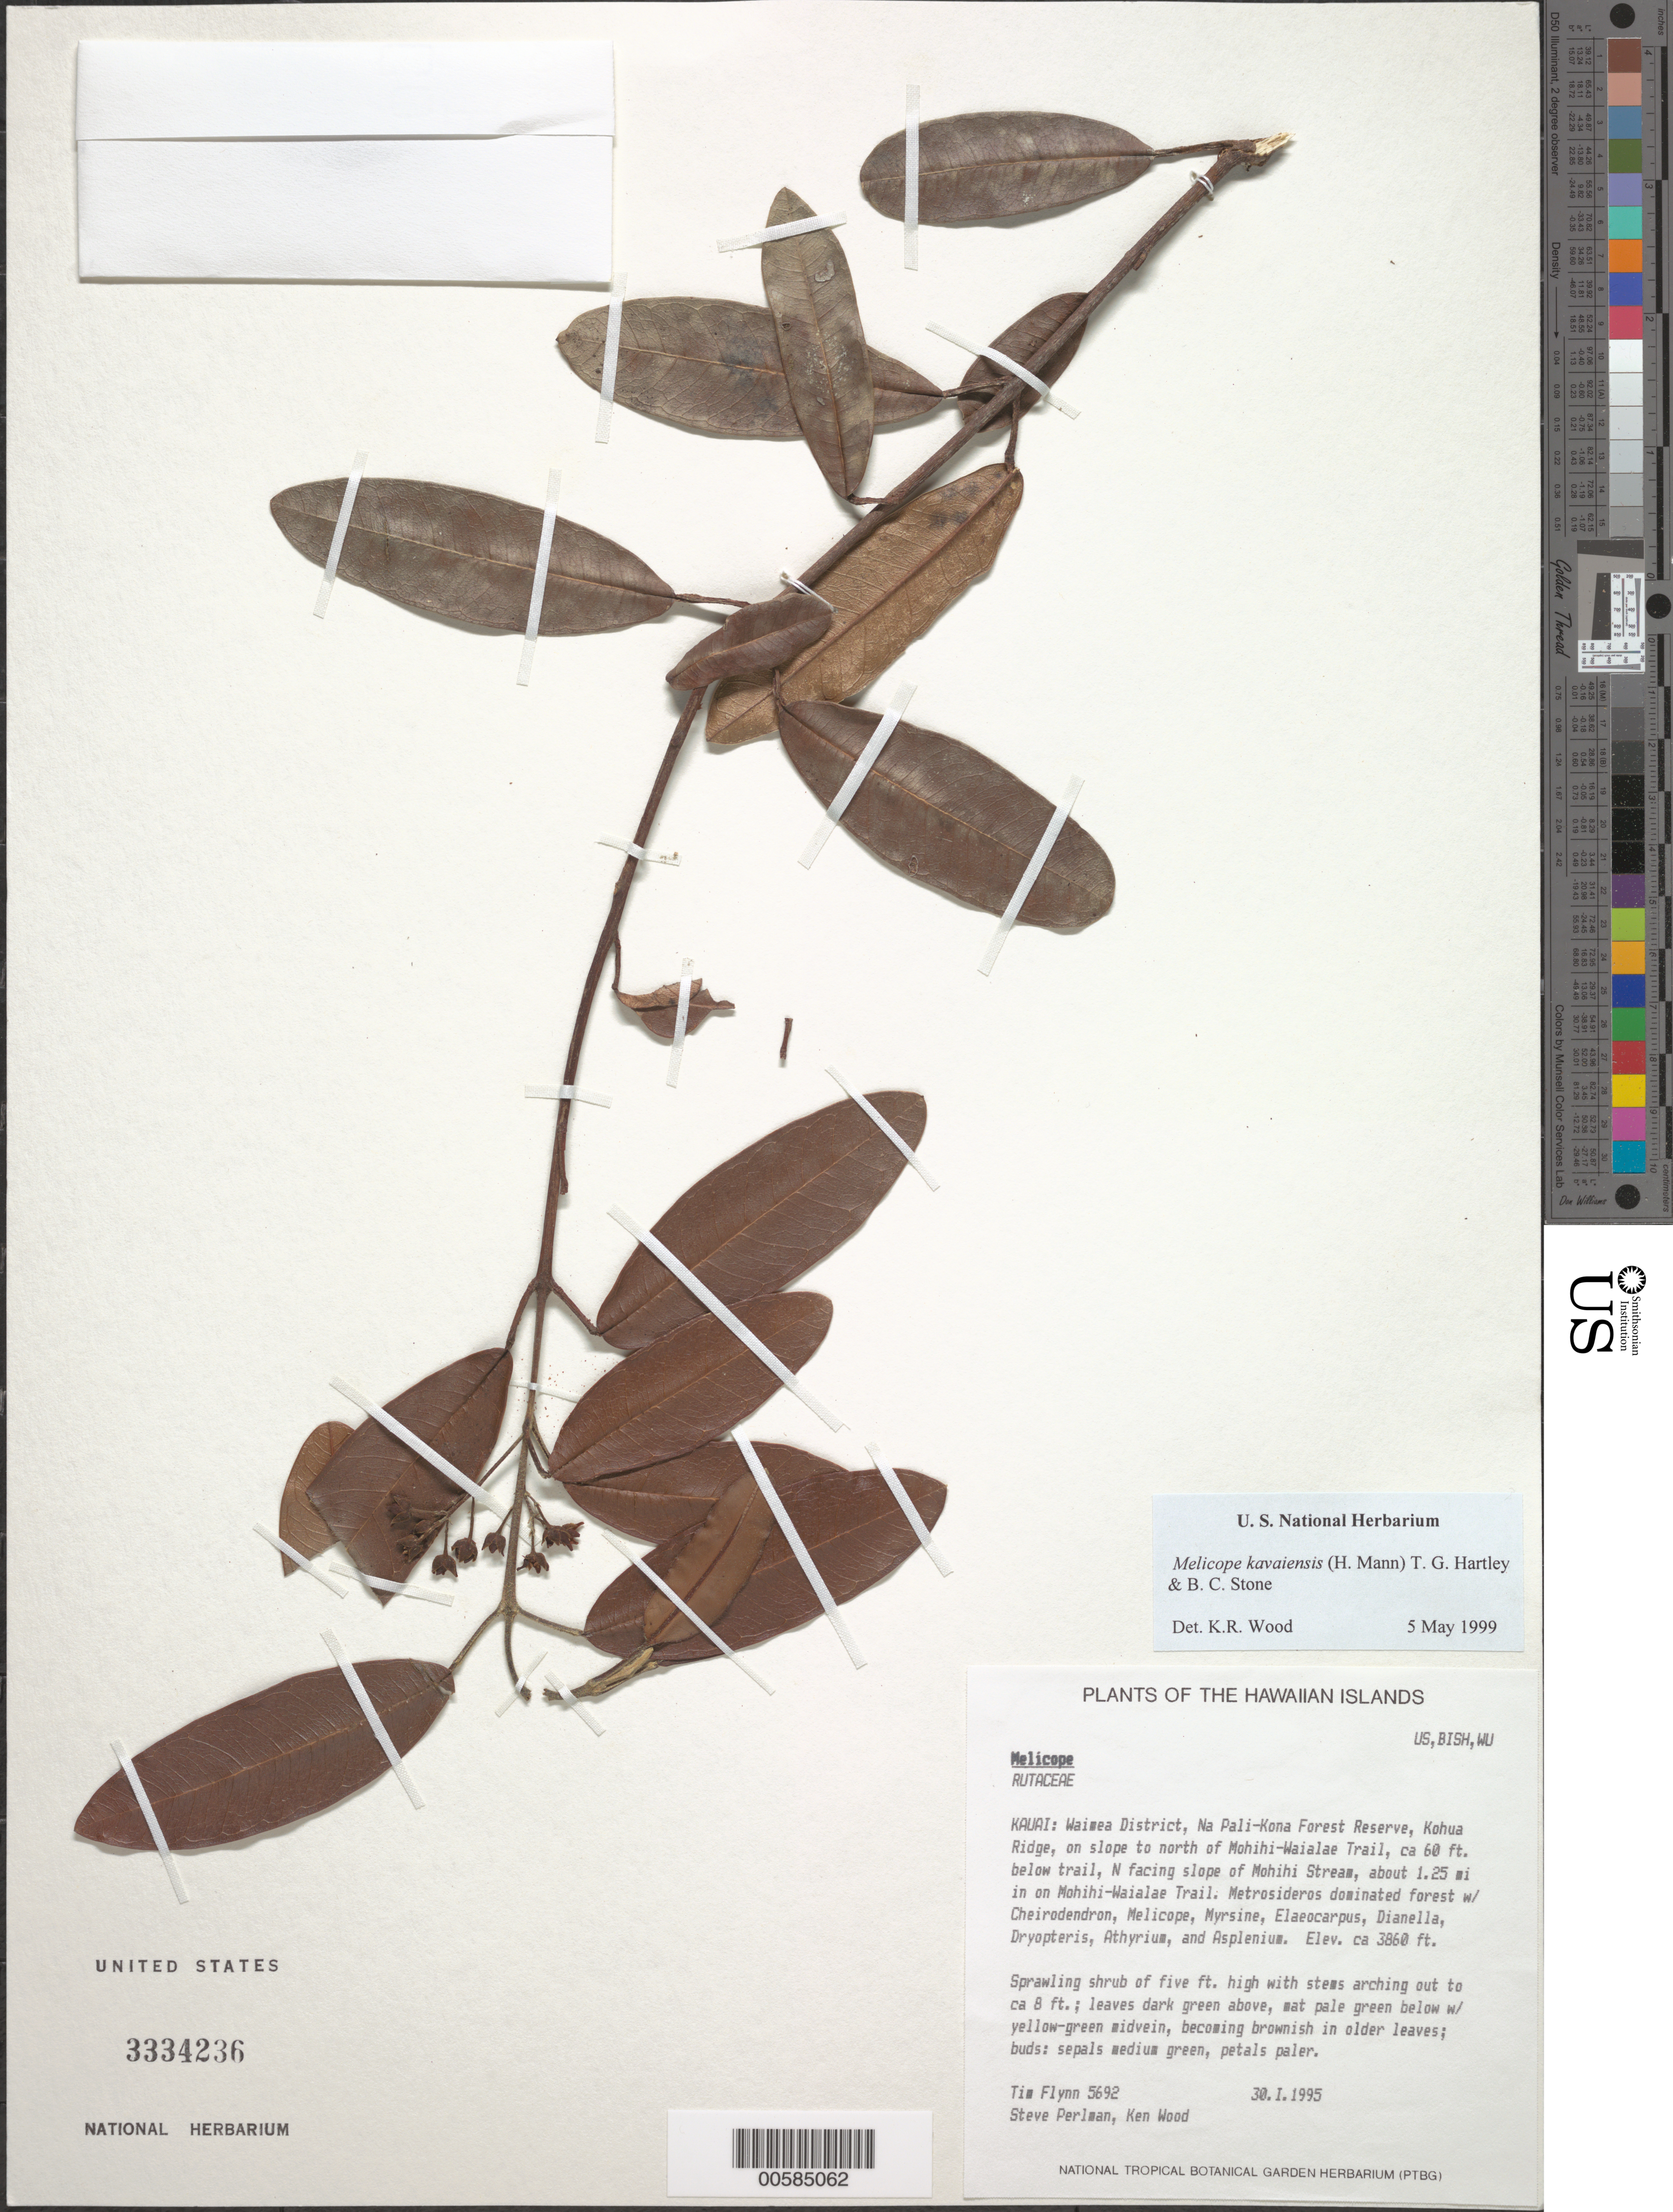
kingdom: Plantae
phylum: Tracheophyta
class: Magnoliopsida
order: Sapindales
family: Rutaceae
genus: Melicope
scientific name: Melicope kavaiensis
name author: (H. Mann) T.G. Hartley & B.C. Stone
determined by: Wood, Kenneth R.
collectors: T. W. Flynn, S. P. Perlman & K. Wood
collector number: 5692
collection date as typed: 30 Jan 1995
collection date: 1995-01-30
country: United States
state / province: Hawaii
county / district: Kauai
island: Kaua'i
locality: Waimea District, Na Pali-Kona For Res, Kohua Ridge, on slope to N of Mohihi-Waialae Trail, ca 60 ft below trail, N facing slo...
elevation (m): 1177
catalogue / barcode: US 3334236